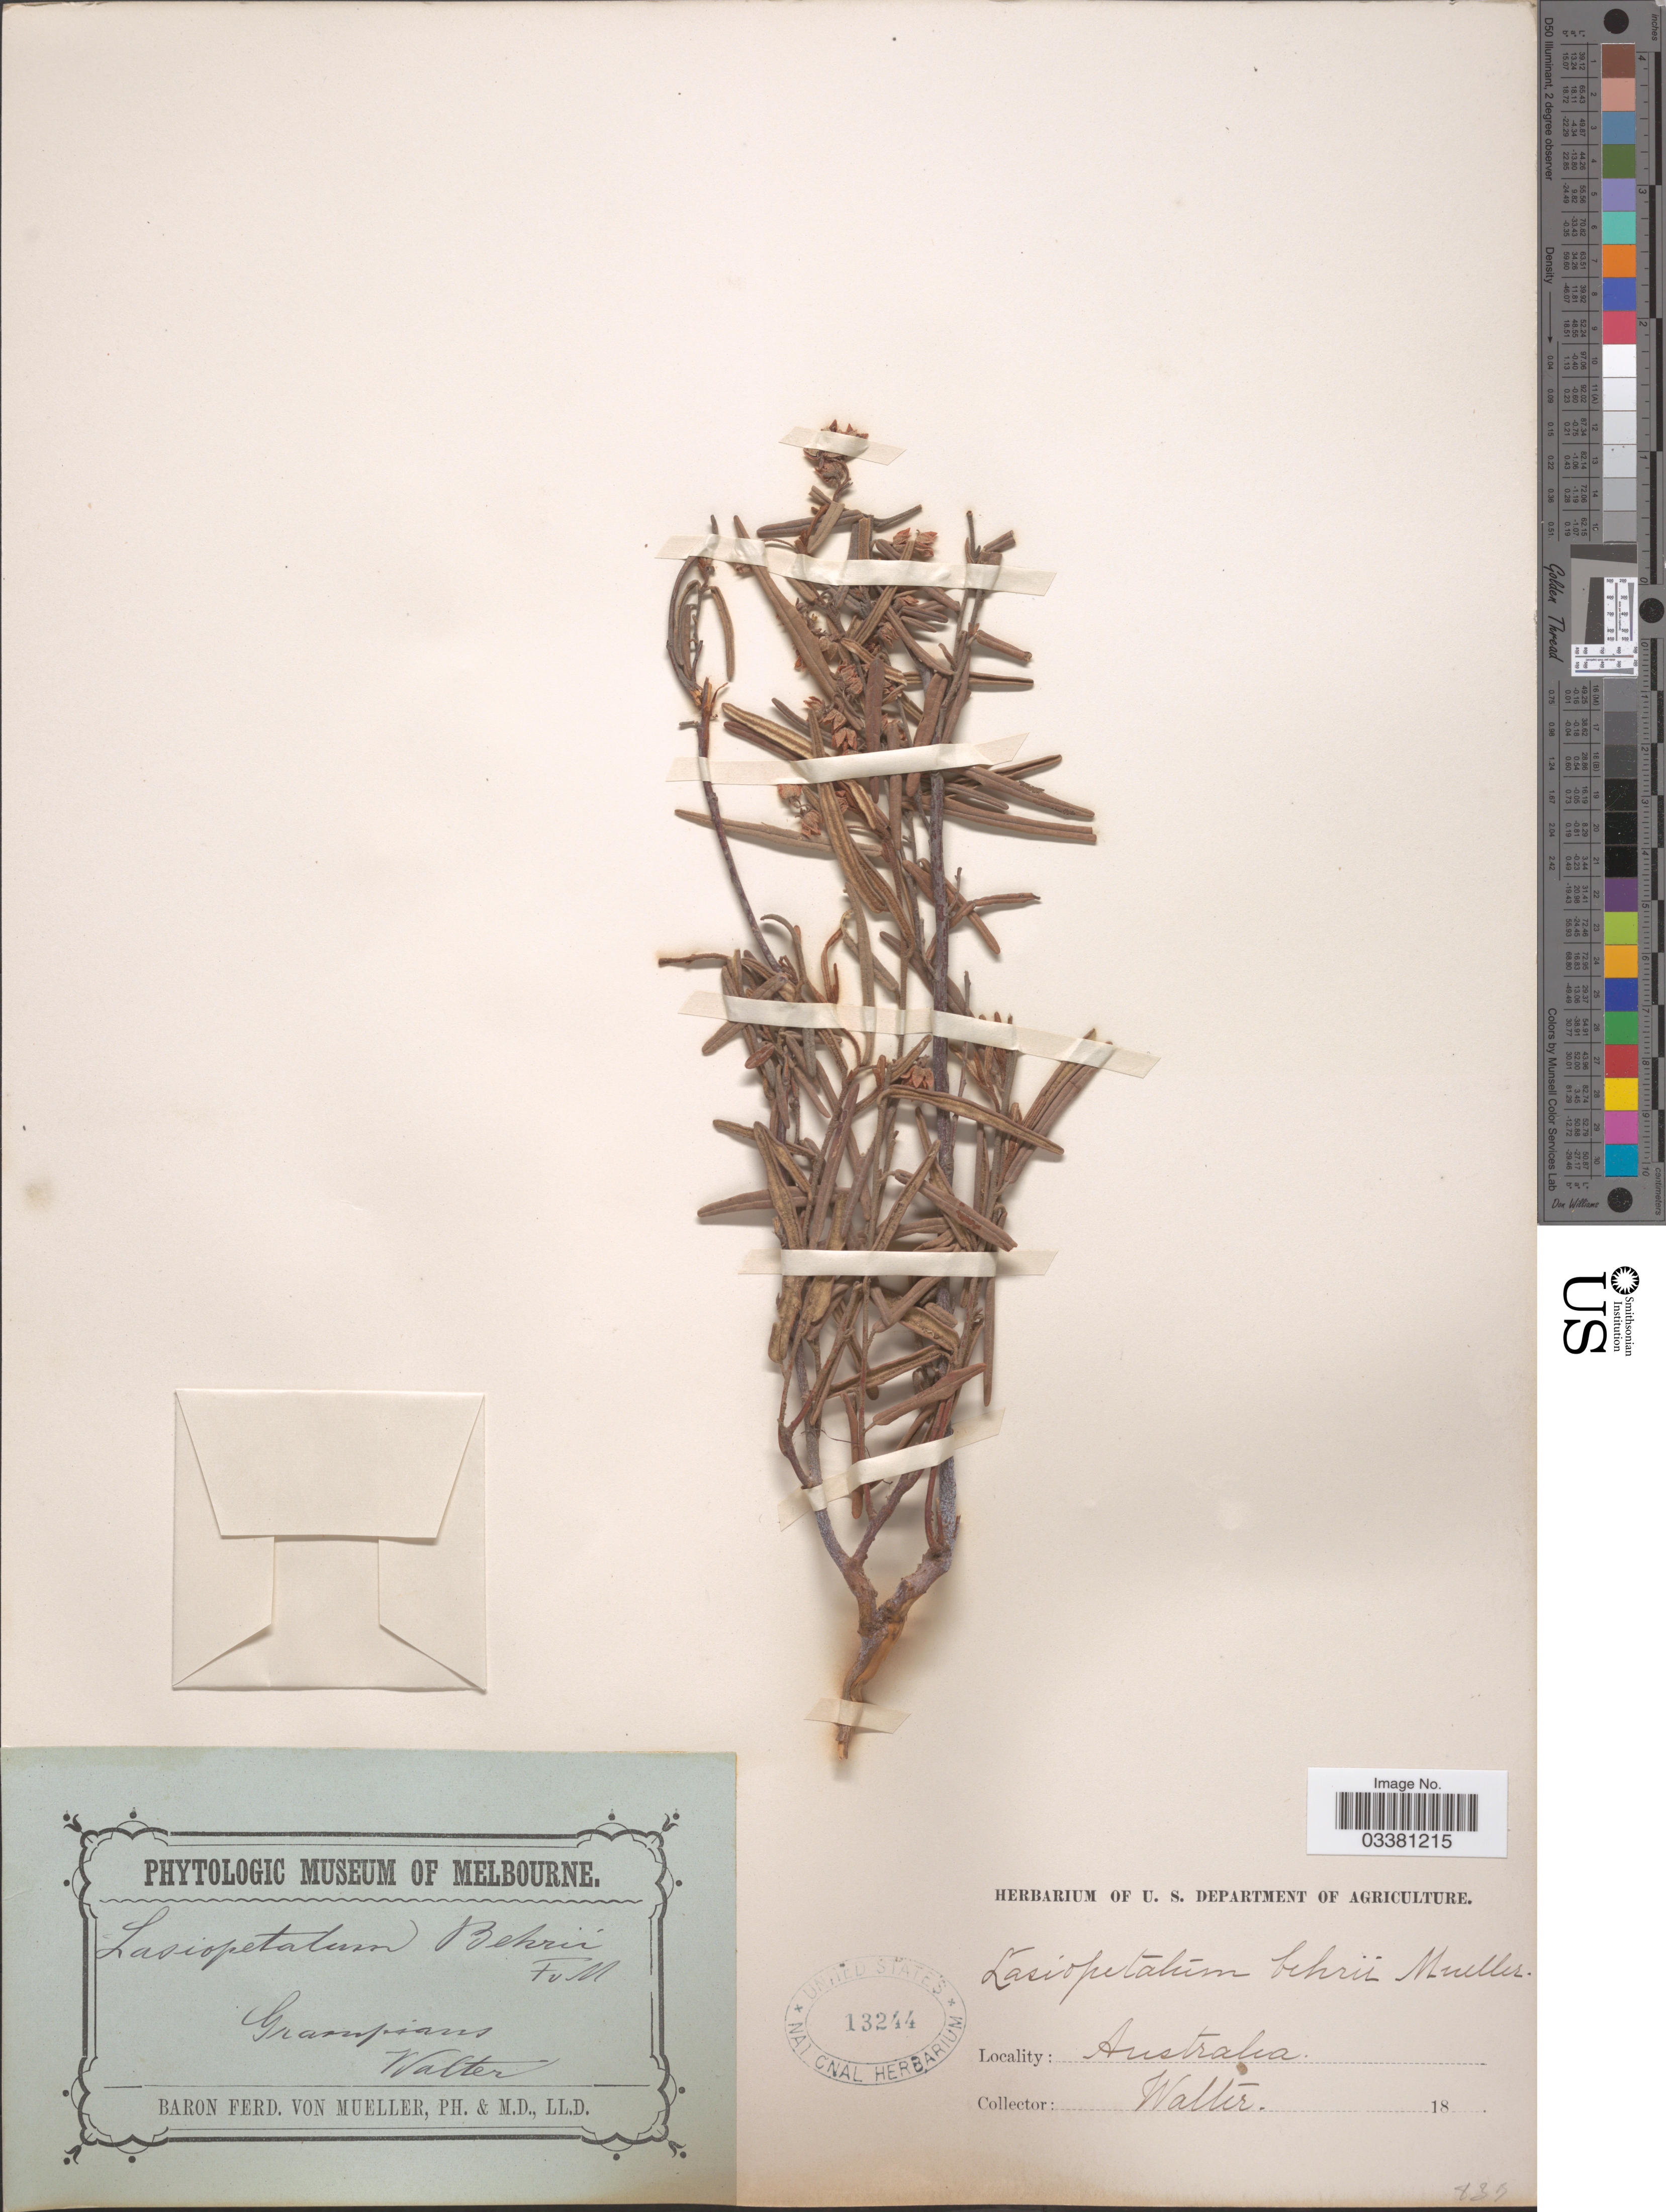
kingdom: Plantae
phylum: Tracheophyta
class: Magnoliopsida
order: Malvales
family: Malvaceae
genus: Lasiopetalum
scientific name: Lasiopetalum behrii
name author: F. Muell.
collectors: -- Walter & F. Mueller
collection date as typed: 18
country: Australia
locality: Grampians.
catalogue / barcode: US 13244